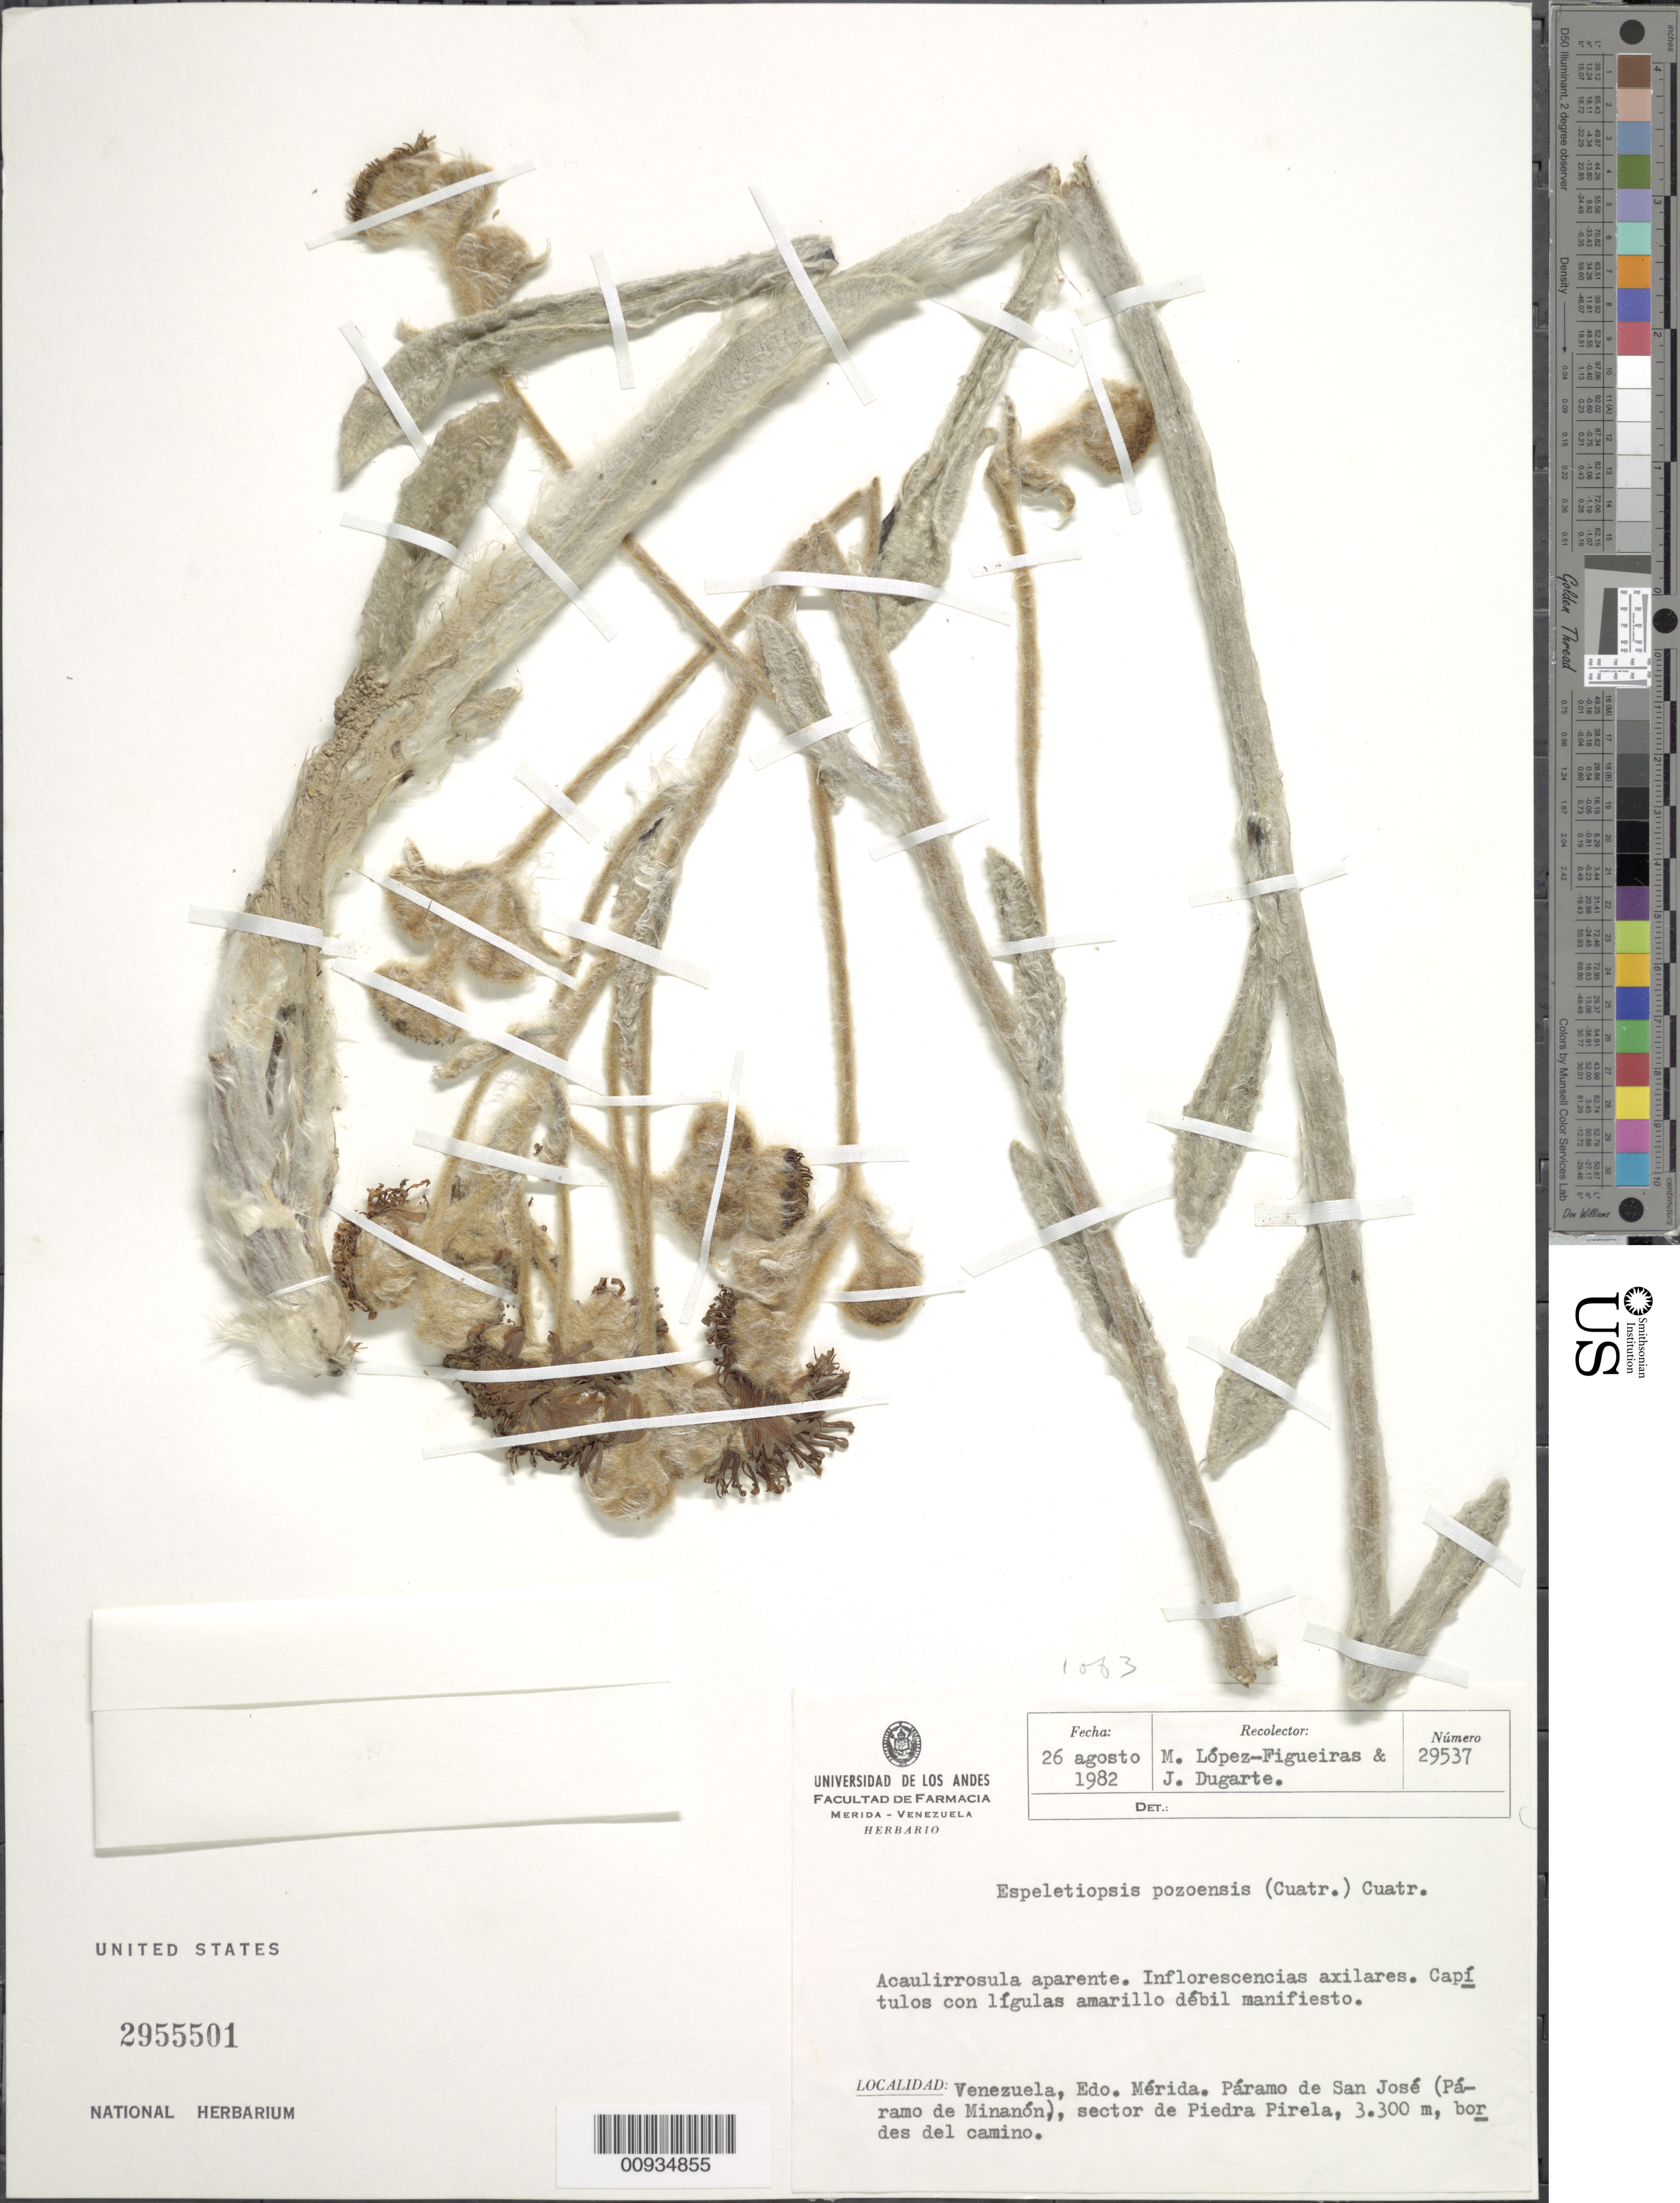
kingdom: Plantae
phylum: Tracheophyta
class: Magnoliopsida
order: Asterales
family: Asteraceae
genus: Espeletiopsis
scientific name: Espeletiopsis pozoensis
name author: (Cuatrec.) Cuatrec.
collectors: M. López Figueiras & J. Dugarte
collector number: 29537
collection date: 1982-08-26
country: Venezuela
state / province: Mérida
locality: Paramo de San Jose (Paramo de Minanon), sector de Piedra Pirela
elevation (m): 3300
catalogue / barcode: US 2955501